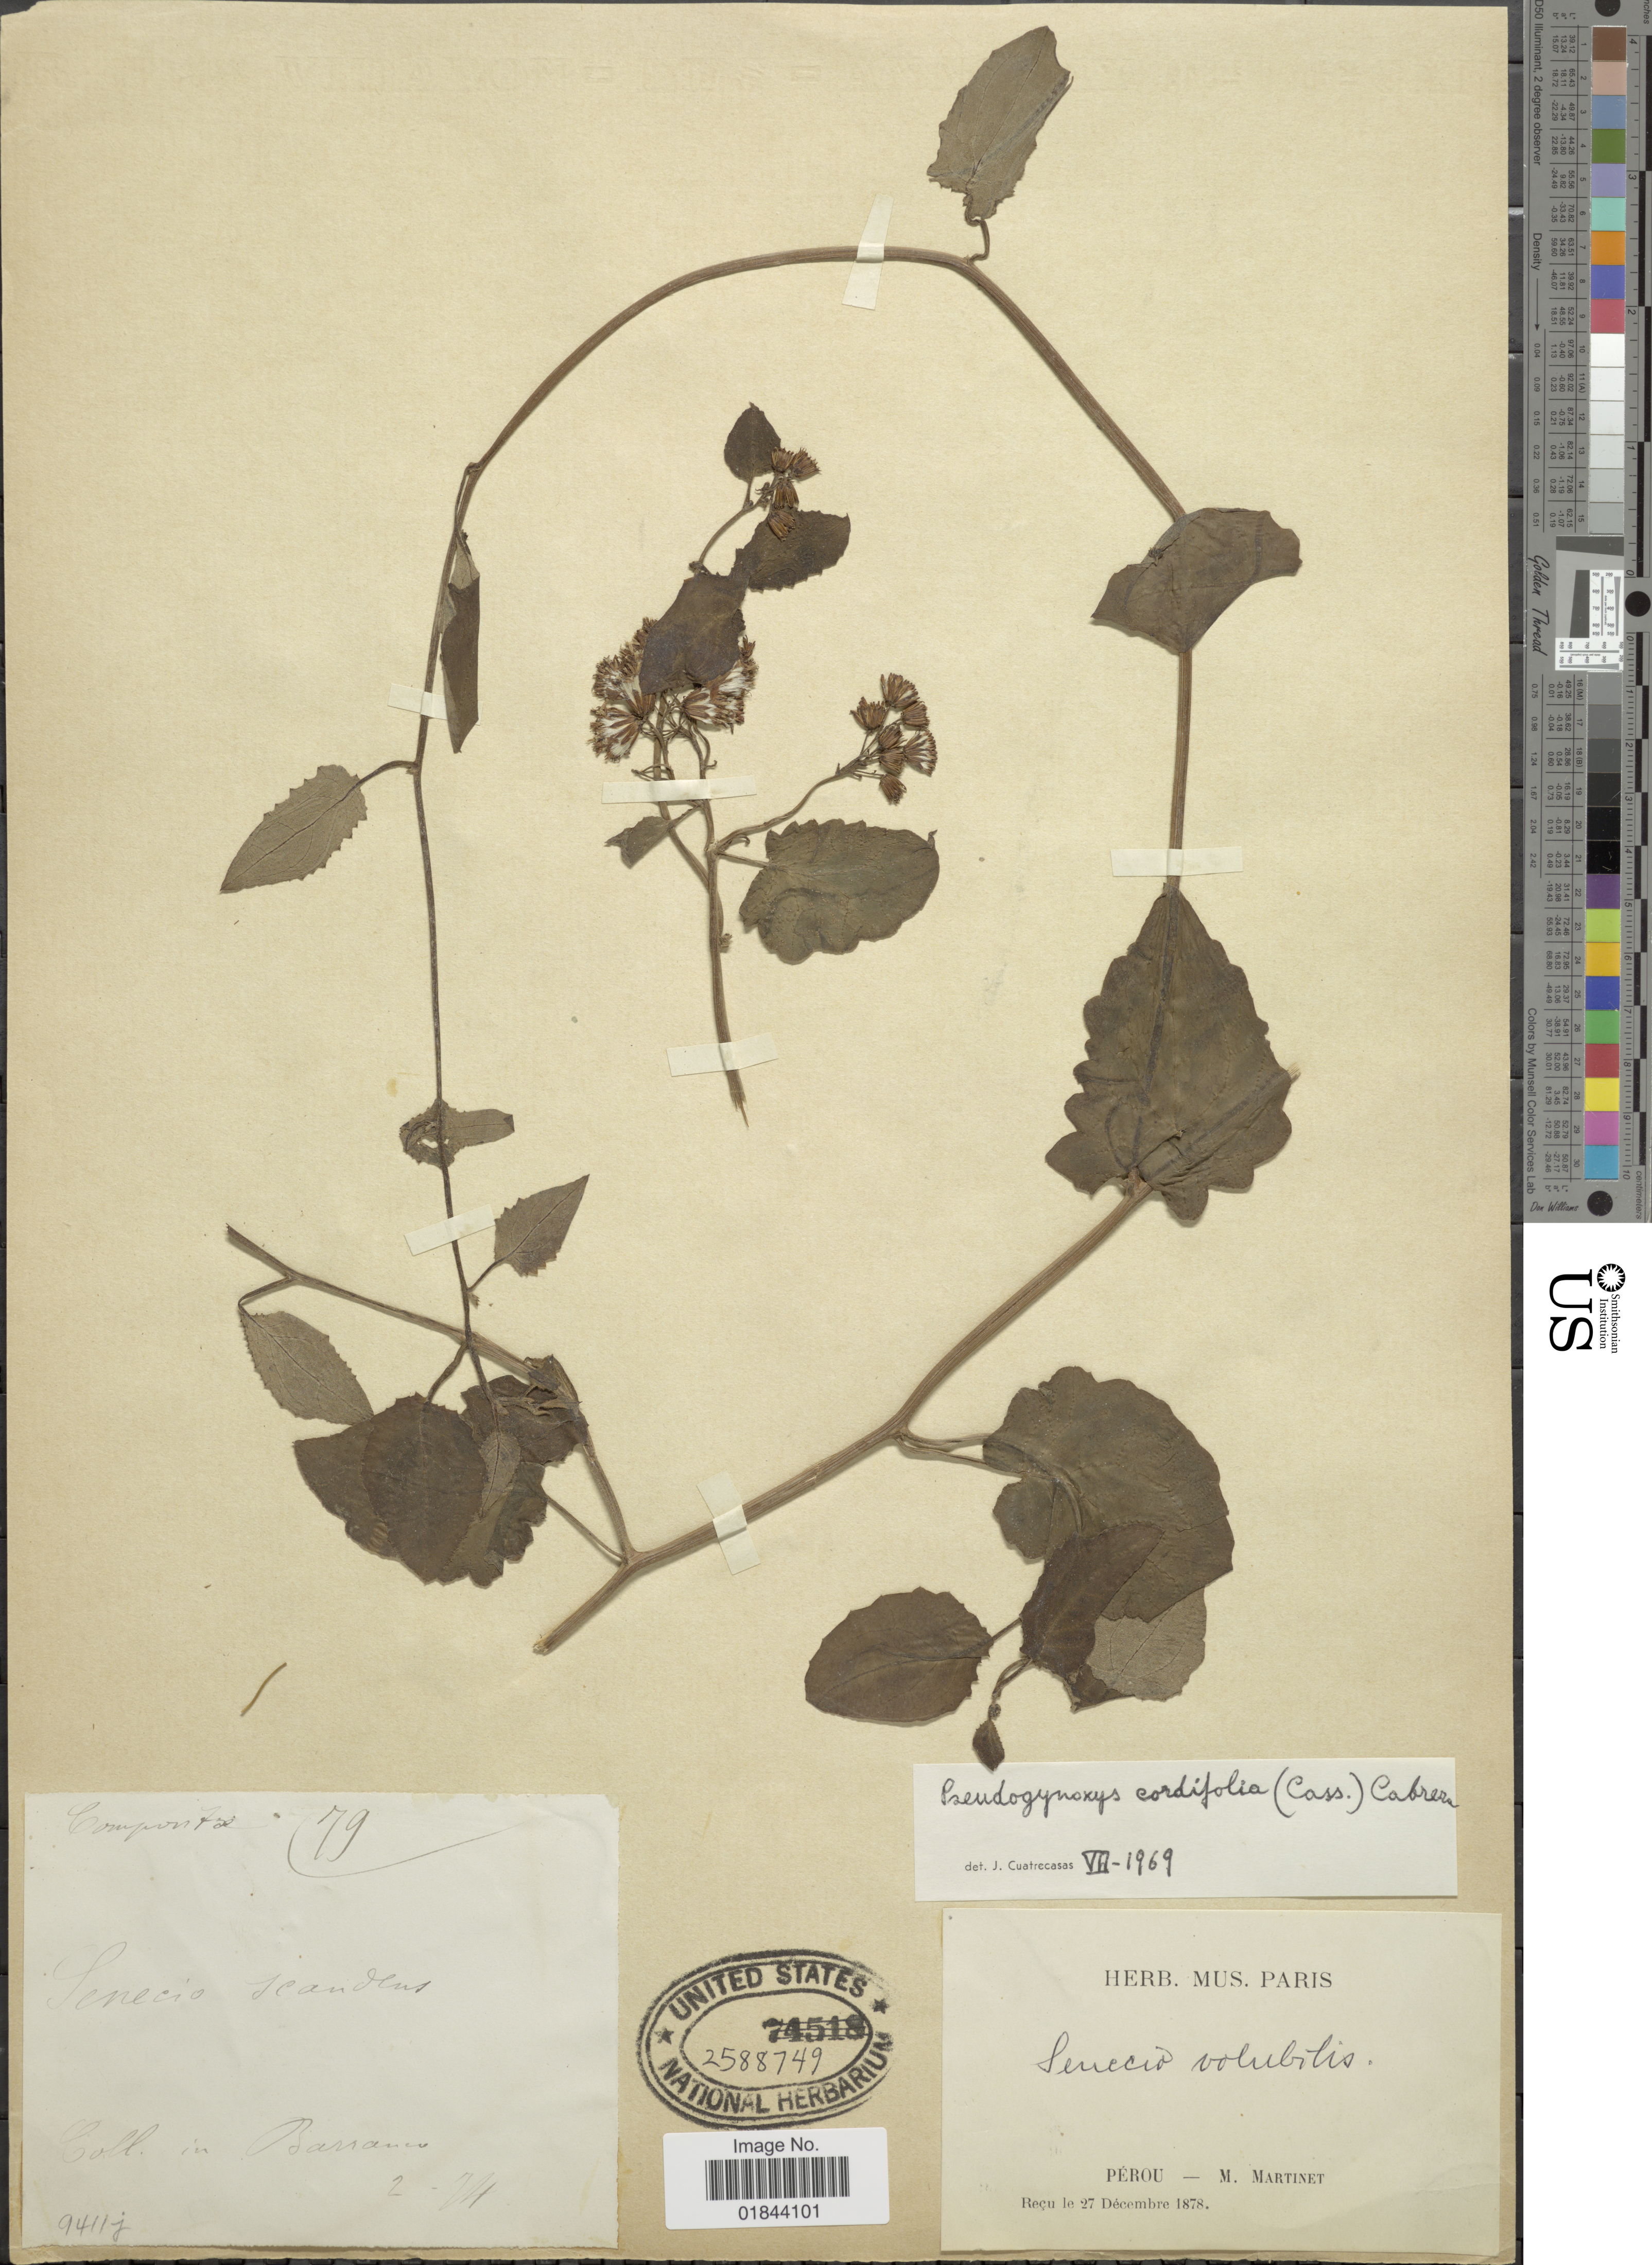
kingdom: Plantae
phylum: Tracheophyta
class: Magnoliopsida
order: Asterales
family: Asteraceae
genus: Pseudogynoxys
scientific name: Pseudogynoxys cordifolia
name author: (Cass.) Cabrera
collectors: M. Martinet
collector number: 79*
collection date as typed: Transcribed d/m/y: /2/74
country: Peru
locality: In Barranco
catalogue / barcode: US 2588749